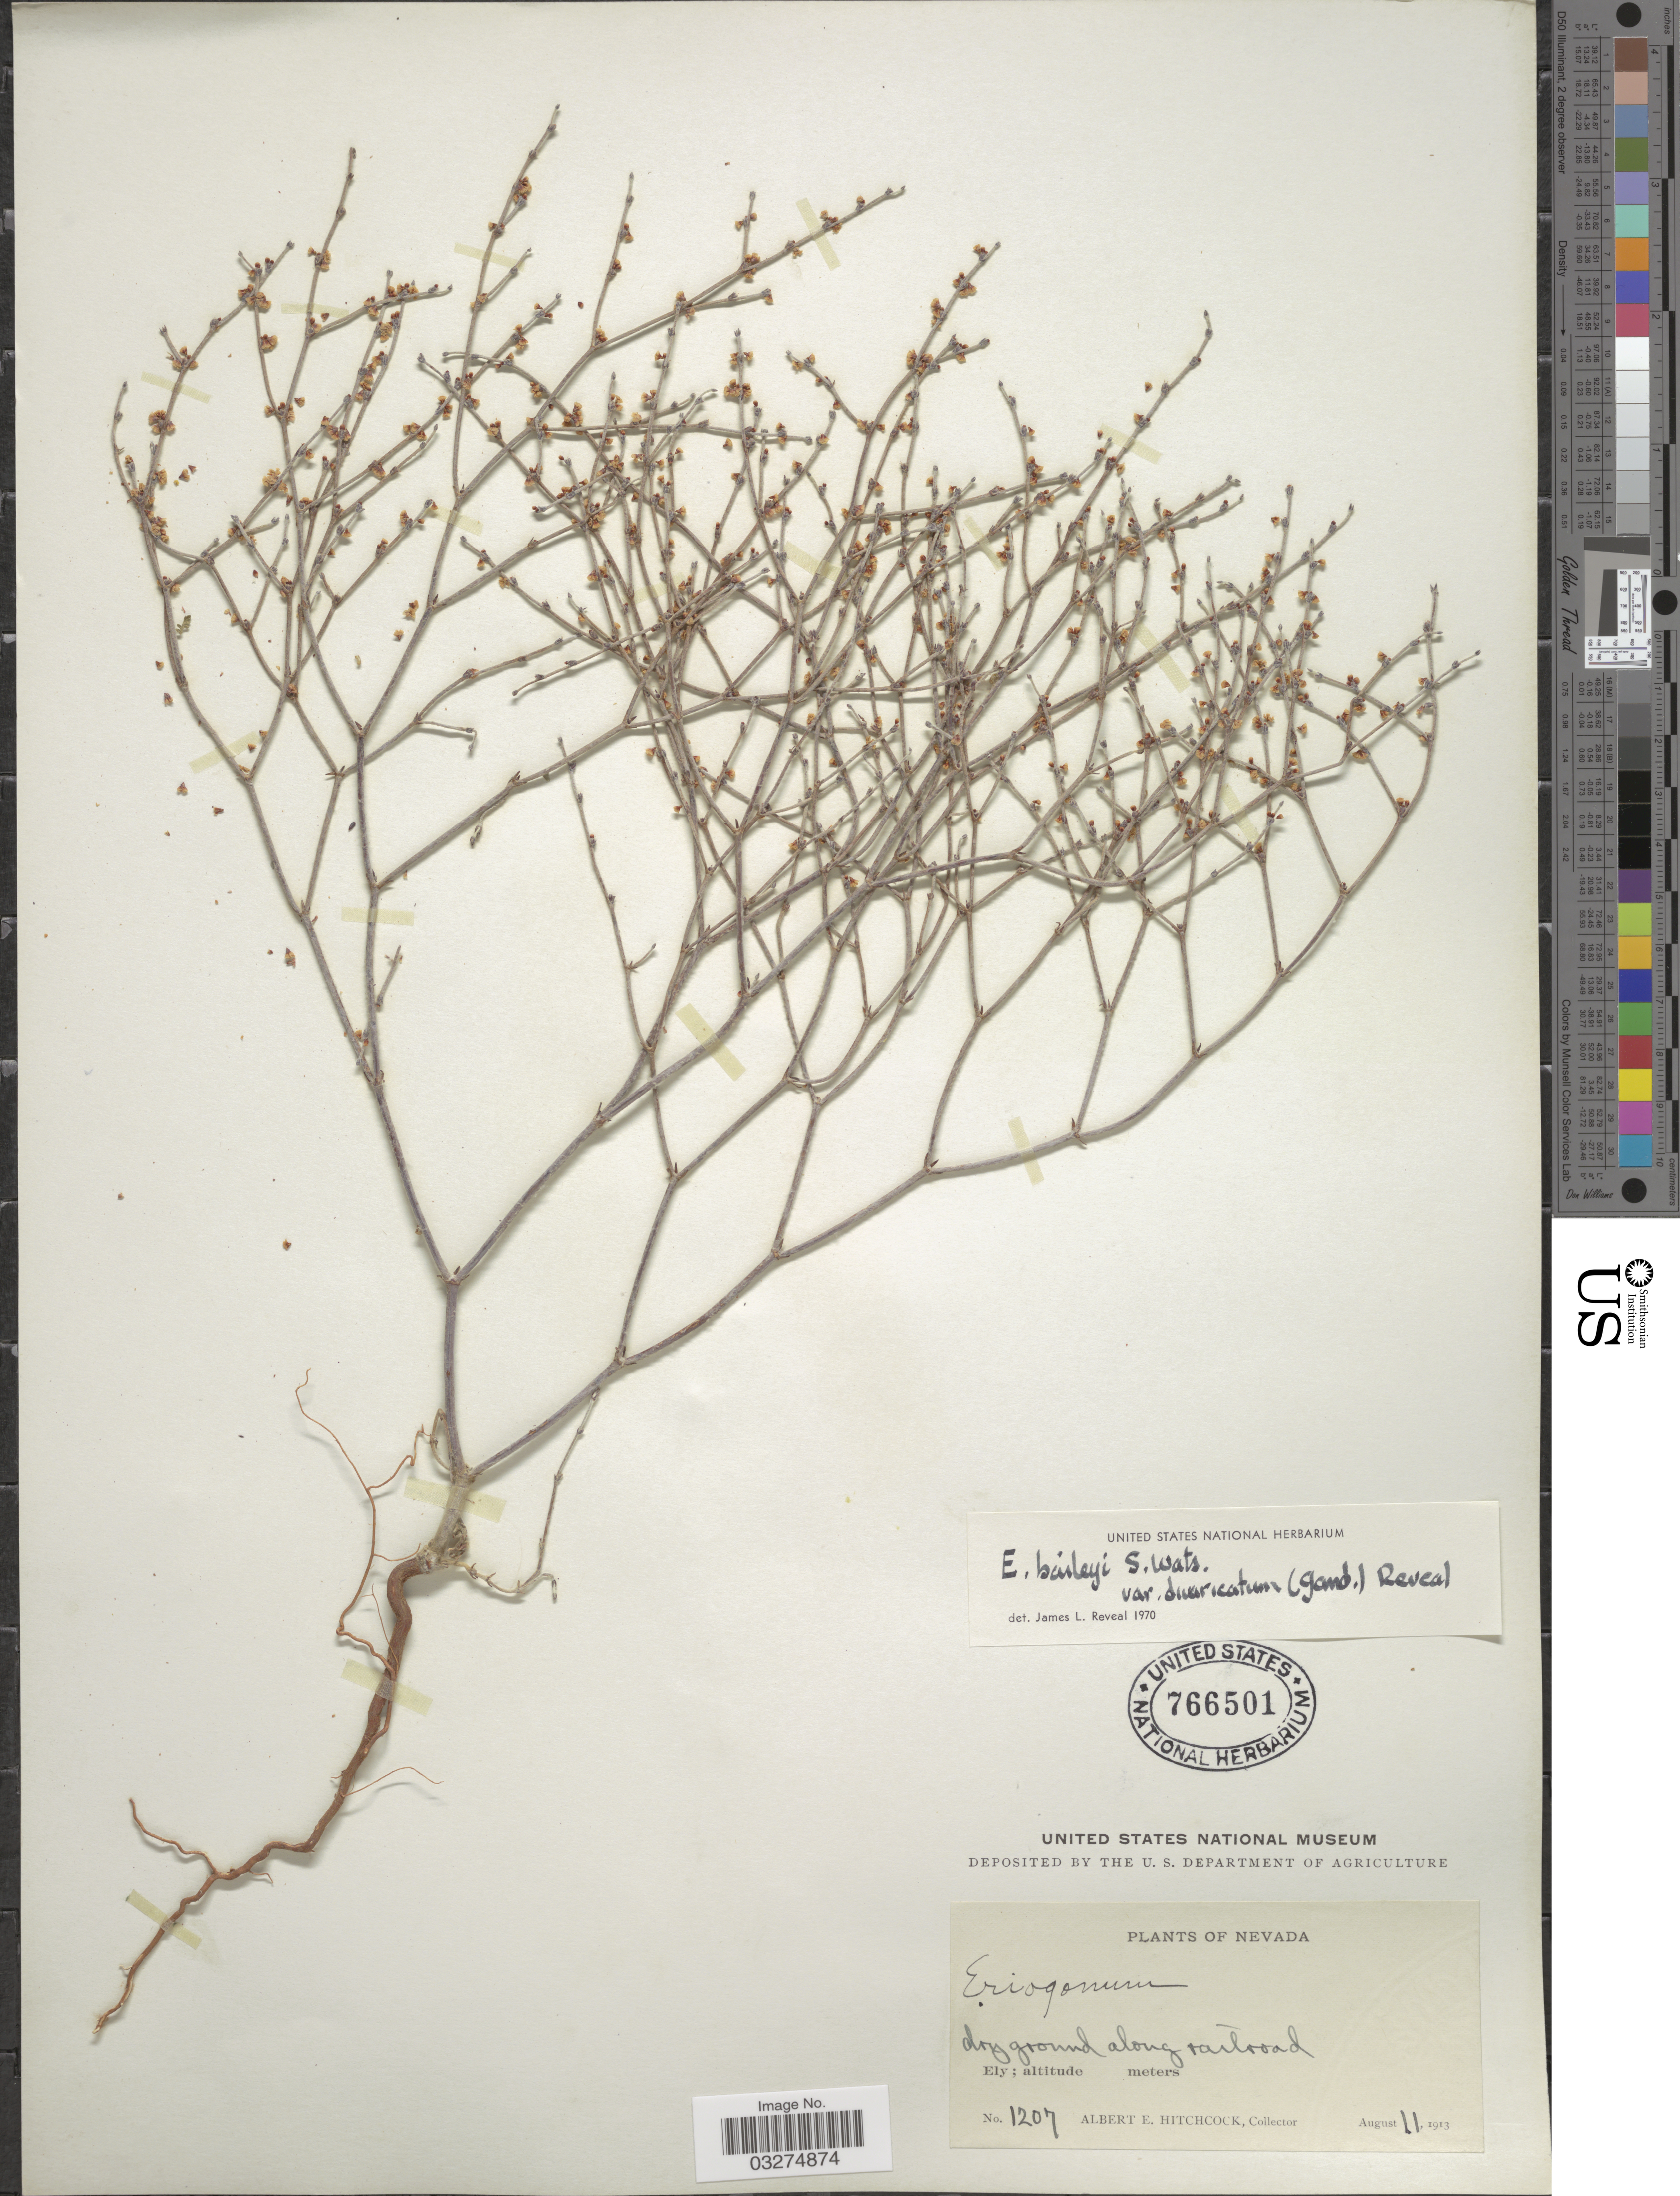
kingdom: Plantae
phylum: Tracheophyta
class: Magnoliopsida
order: Caryophyllales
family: Polygonaceae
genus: Eriogonum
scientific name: Eriogonum baileyi var. divaricatum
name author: (Gand.) Reveal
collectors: A. Hitchcock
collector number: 1207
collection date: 1913-08-11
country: United States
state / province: Nevada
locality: Along railroad. Ely.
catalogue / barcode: US 766501